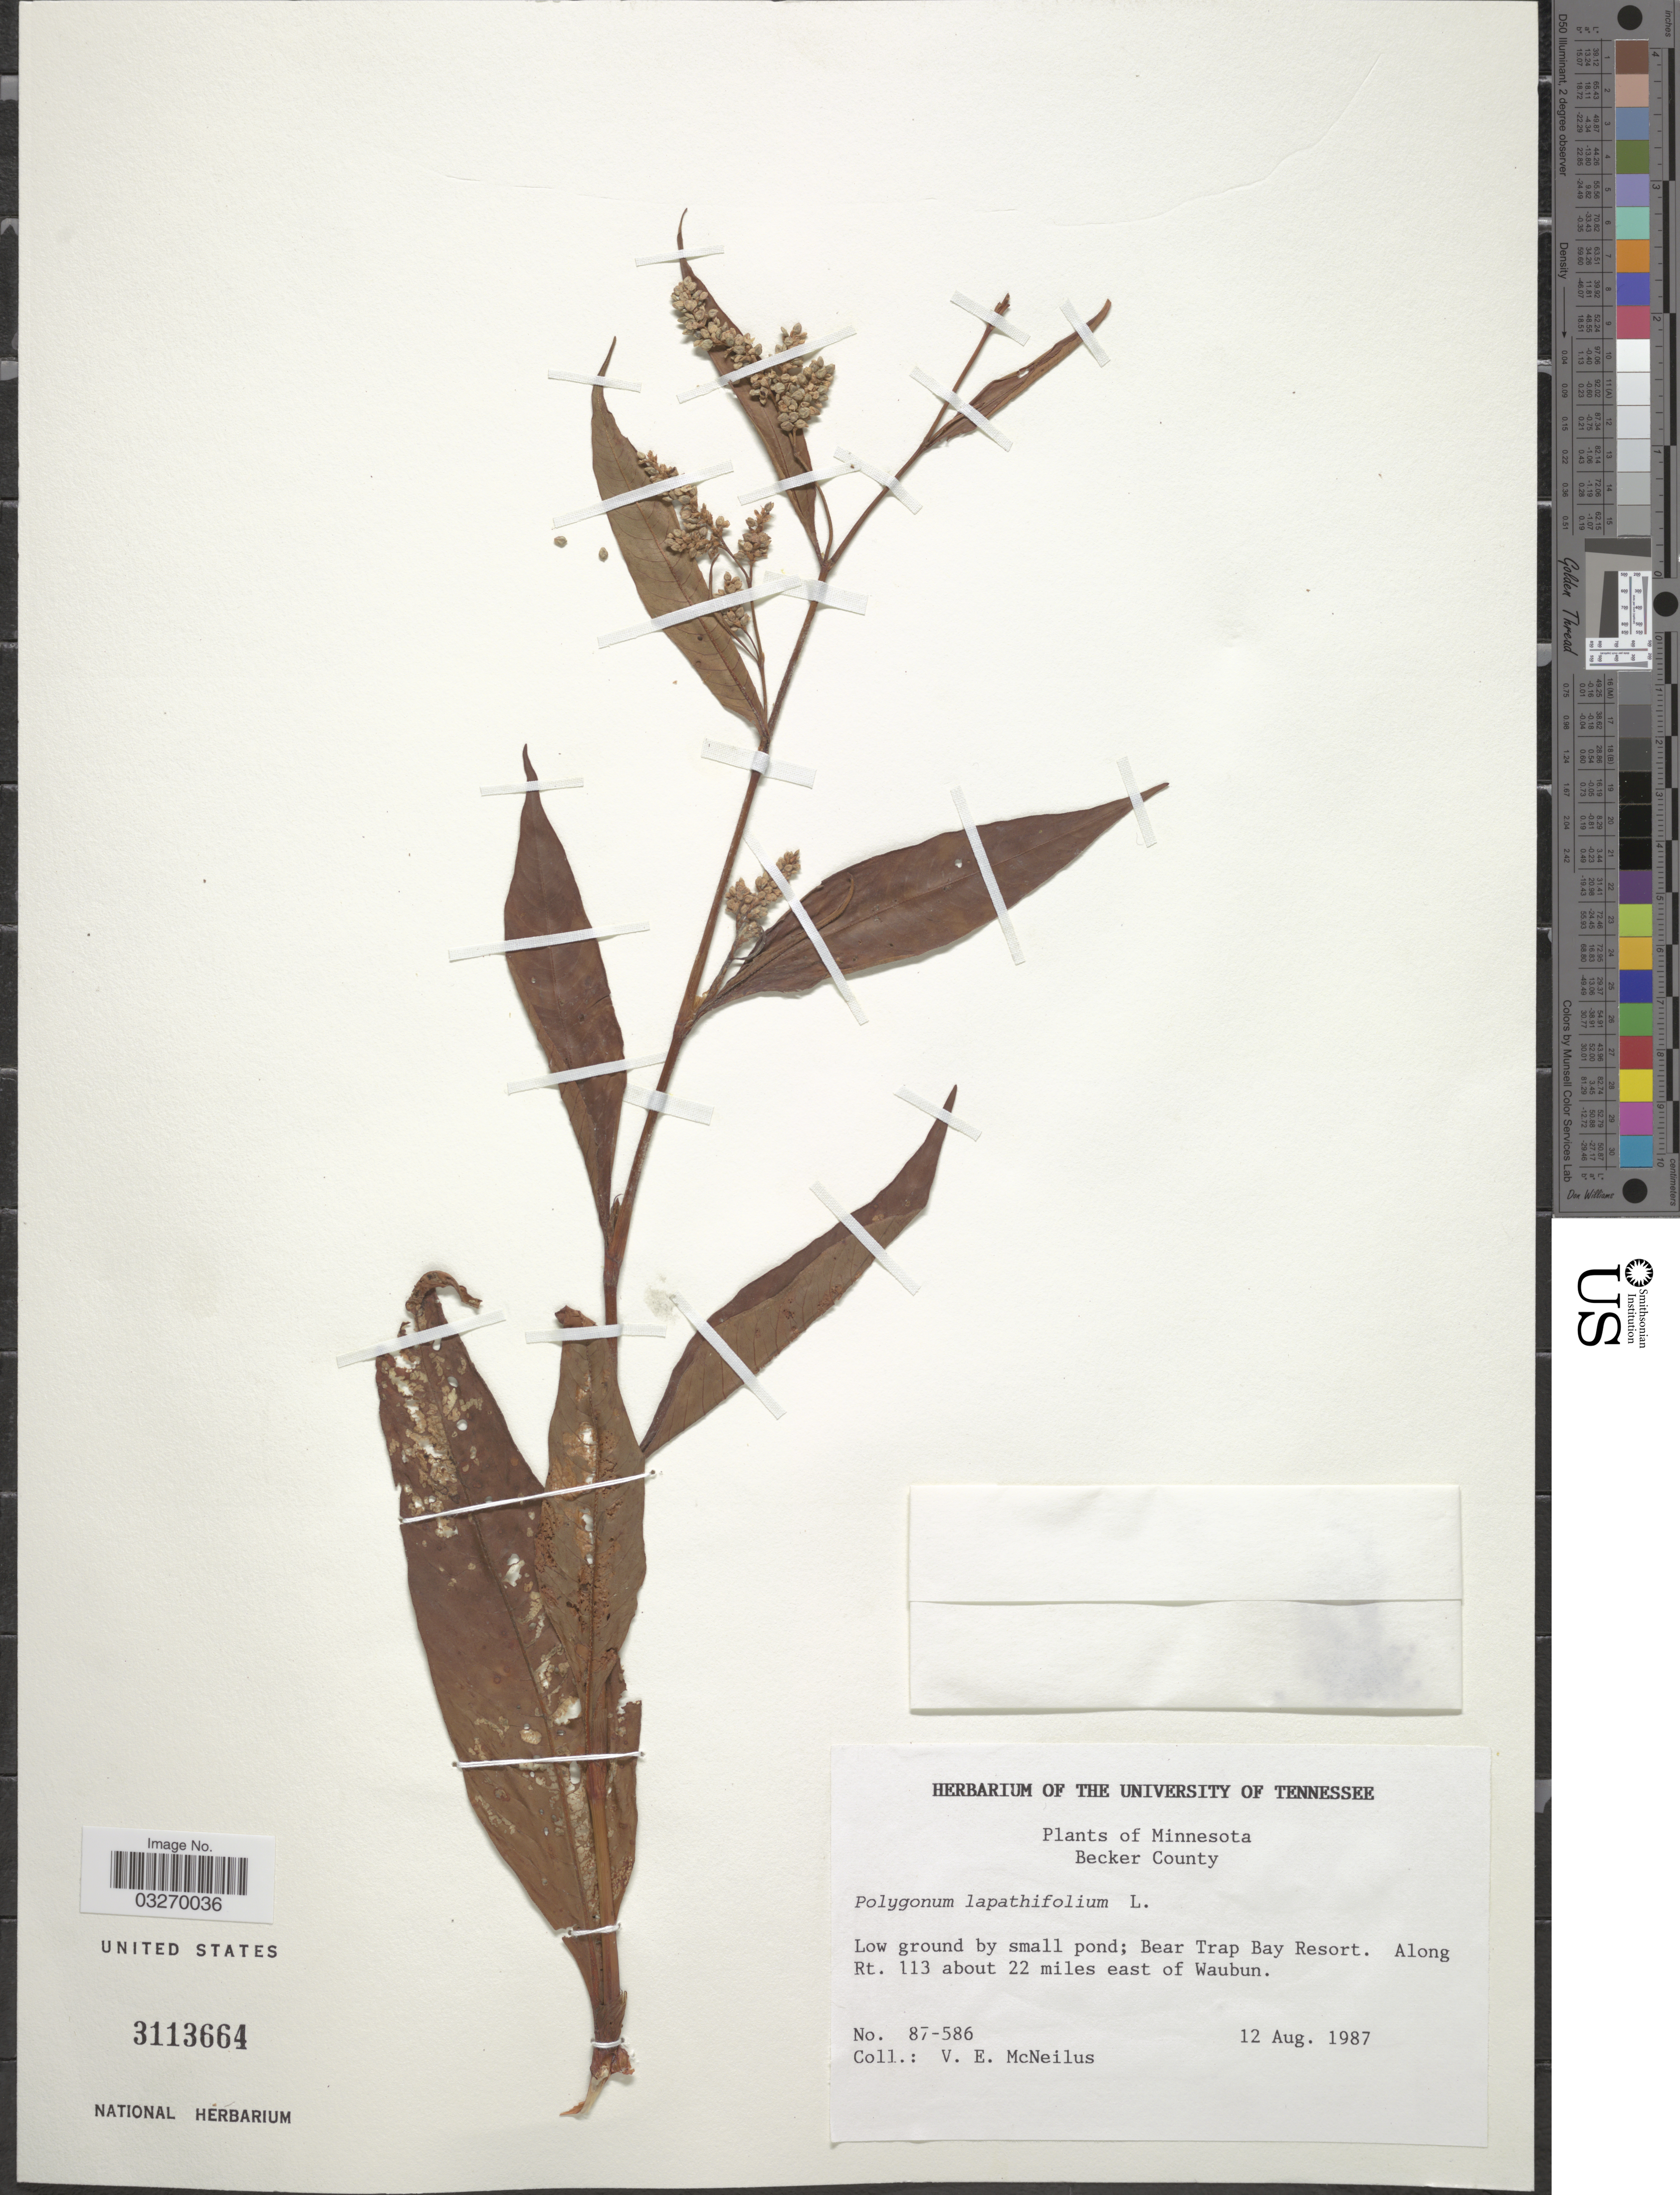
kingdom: Plantae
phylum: Tracheophyta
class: Magnoliopsida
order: Caryophyllales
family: Polygonaceae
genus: Persicaria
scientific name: Persicaria lapathifolia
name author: (L.) Delarbre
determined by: Atha, D. E.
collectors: V. Mcneilus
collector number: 87-586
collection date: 1987-08-12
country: United States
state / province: Minnesota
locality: Becker county. Bear Trap Bay Resort. Along Rt. 113 about 22 miles east of Waubun.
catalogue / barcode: US 3113664